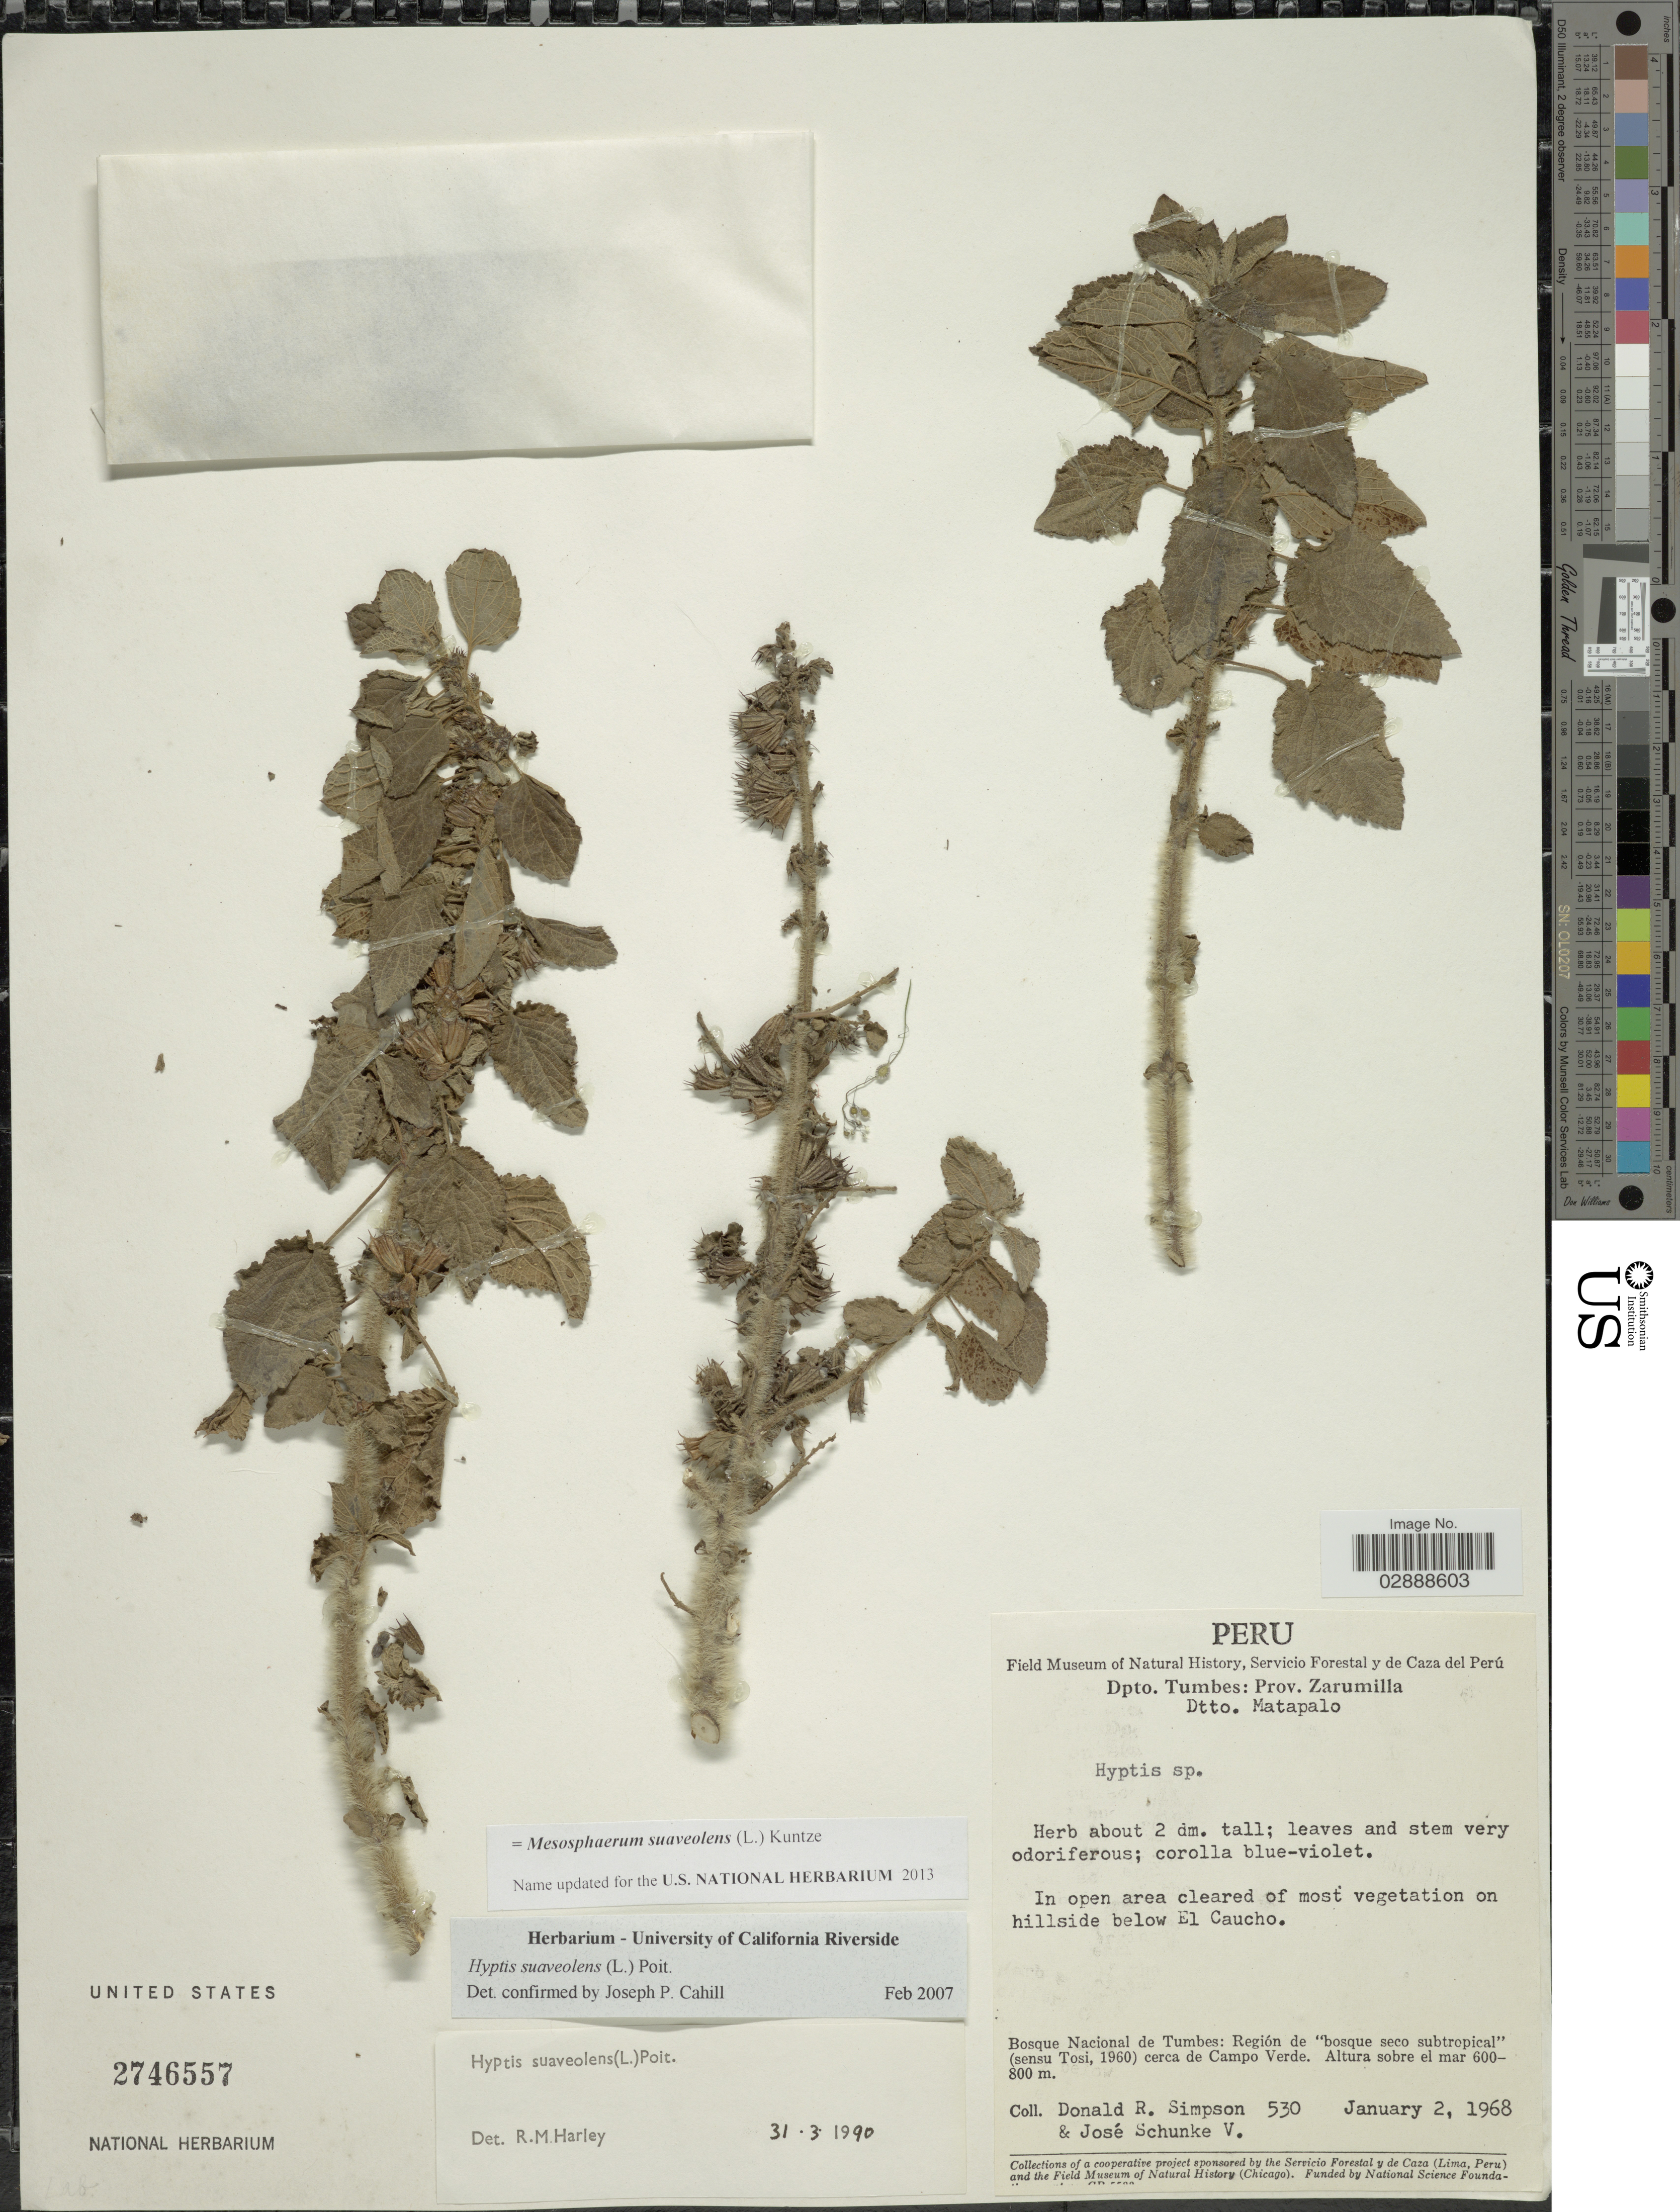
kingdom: Plantae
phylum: Tracheophyta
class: Magnoliopsida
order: Lamiales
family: Lamiaceae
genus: Mesosphaerum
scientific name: Mesosphaerum suaveolens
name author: (L.) Kuntze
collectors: D. R. Simpson & J. Schunke Vigo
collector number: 530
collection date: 1968-01-02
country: Peru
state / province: Tumbes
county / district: Zarumilla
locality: Dpto. Tumbes: Prov. Zarumilla, Dtto. Matapalo, Bosque Nacional de Tumbes: Región de "bosque seco subtropical" (sensu Tosi, 1960) cerca de Campo Verde.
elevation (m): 600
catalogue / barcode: US 2746557